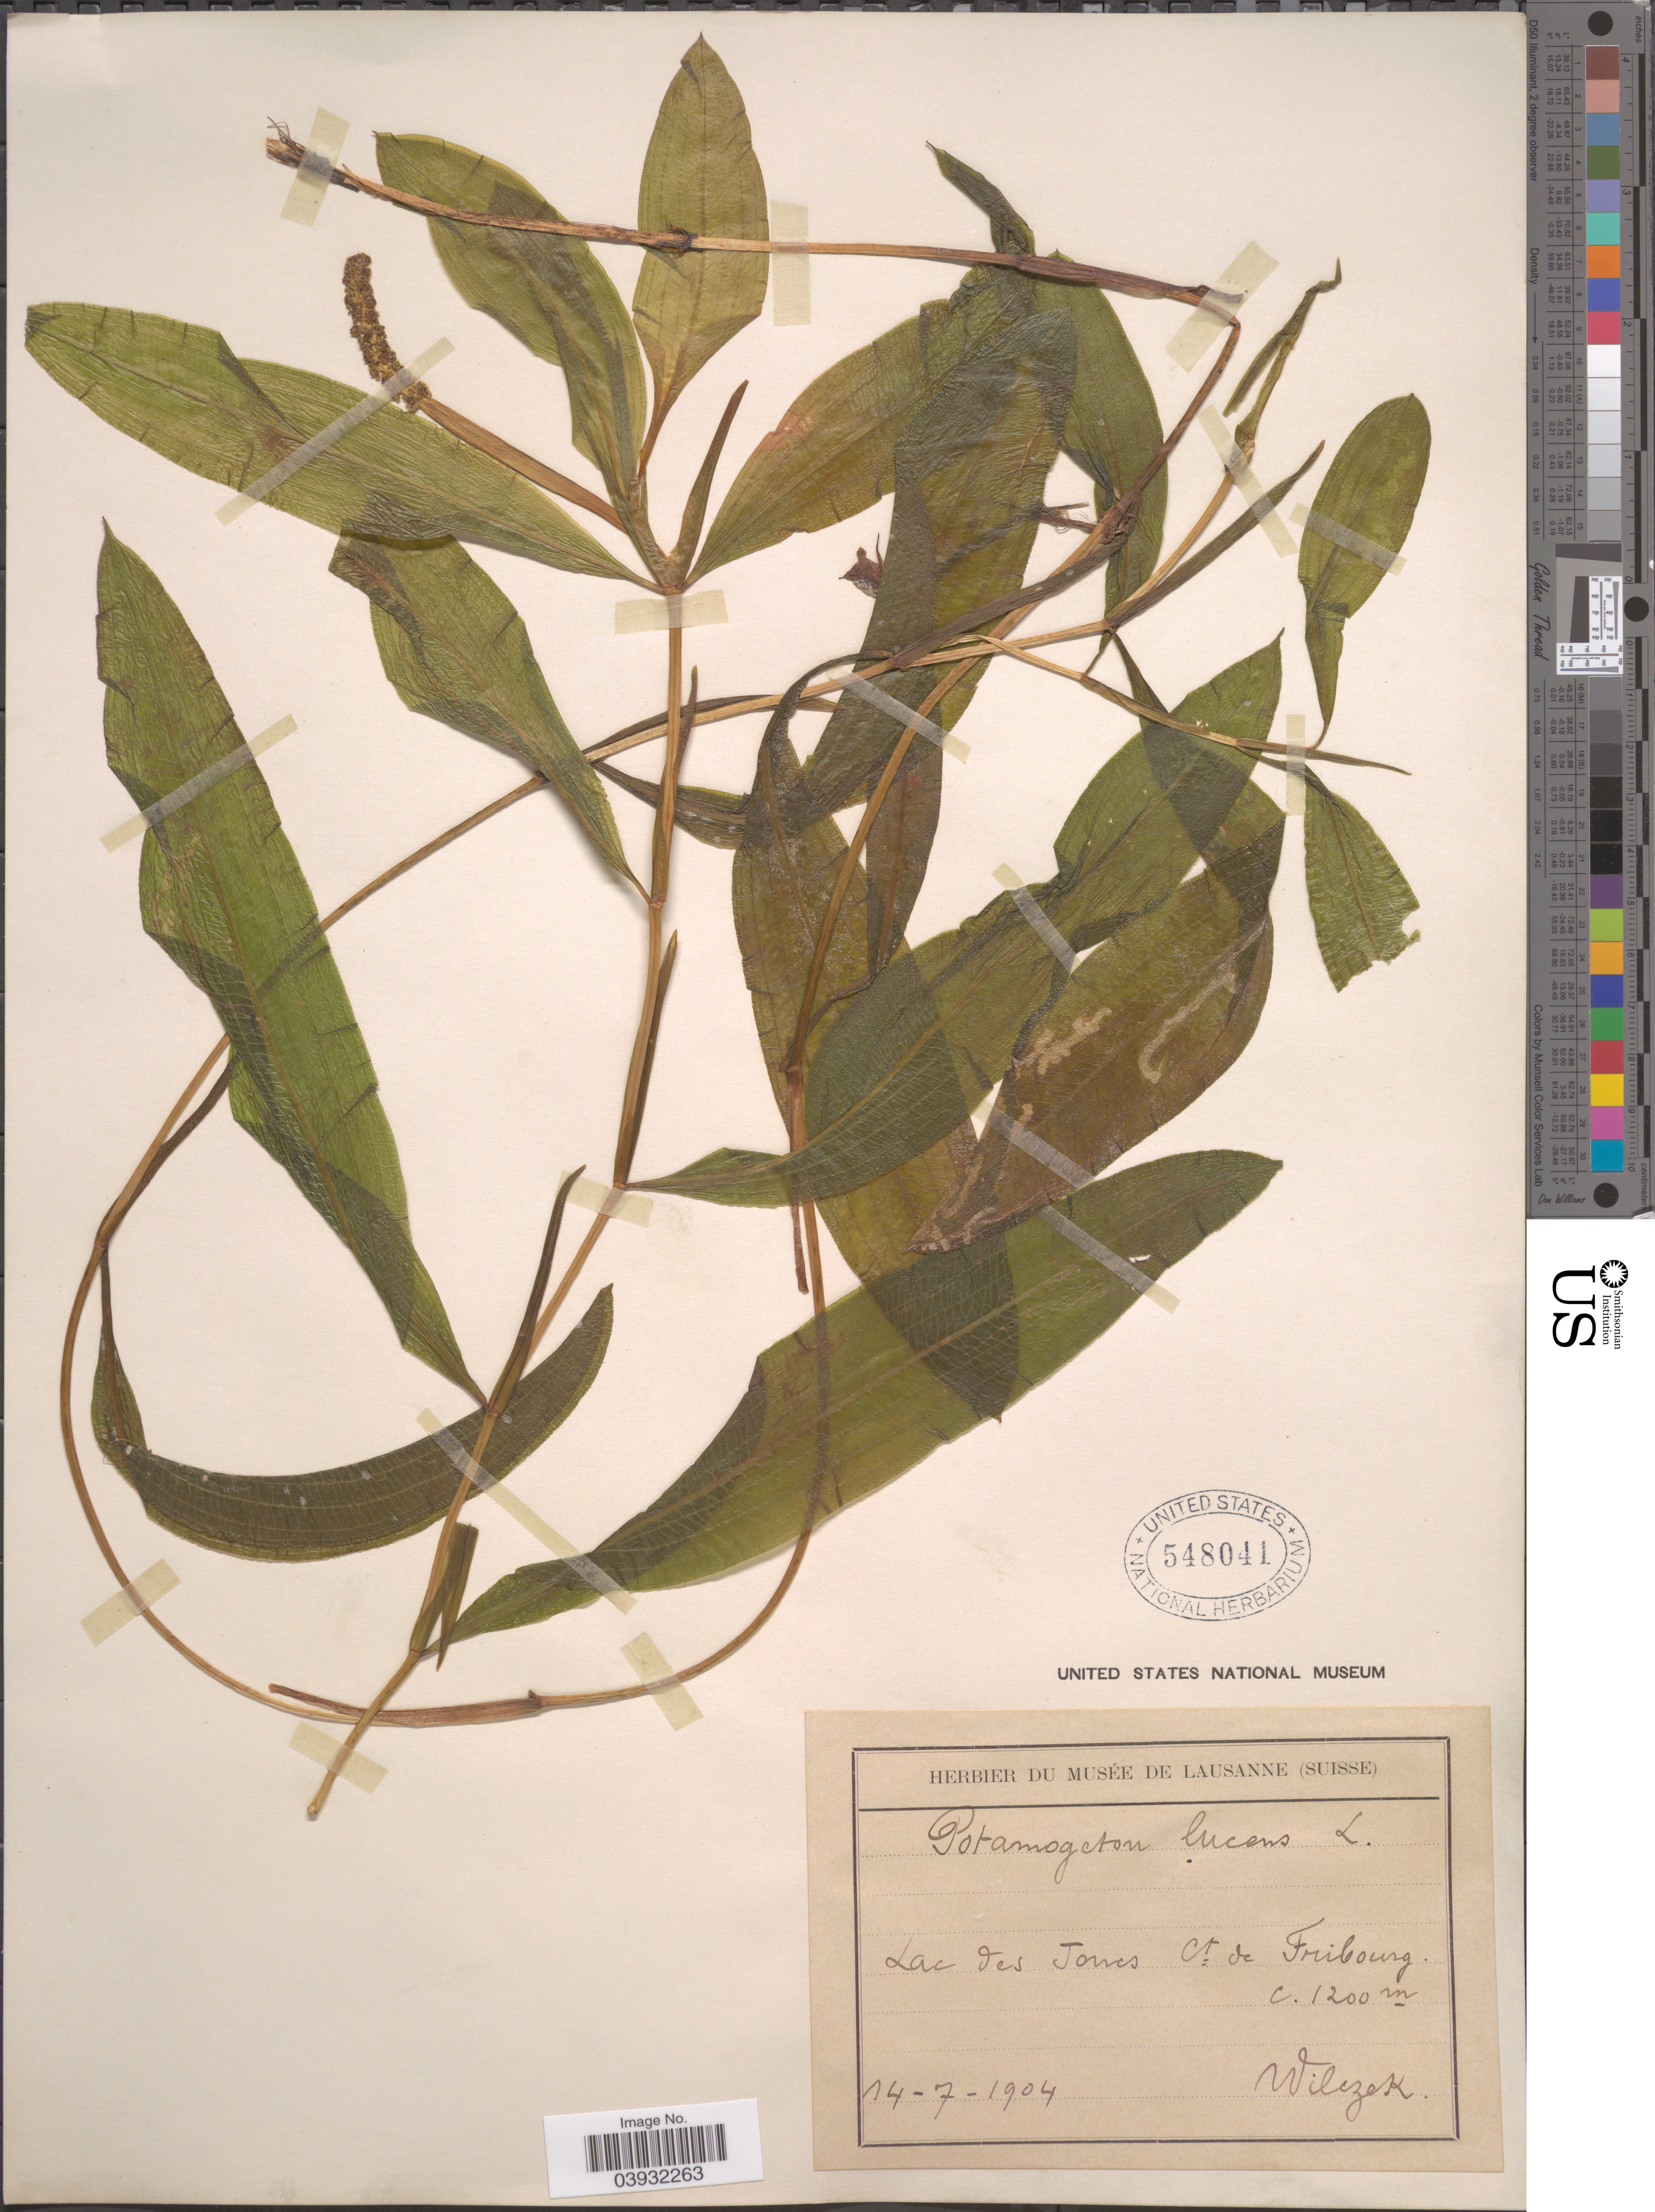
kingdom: Plantae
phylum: Tracheophyta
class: Liliopsida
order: Alismatales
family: Potamogetonaceae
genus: Potamogeton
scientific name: Potamogeton lucens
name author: L.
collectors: Wilczek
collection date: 1904-07-14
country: Switzerland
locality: Lac des Jones Ct. de Fribourg.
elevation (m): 1200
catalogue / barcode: US 548041